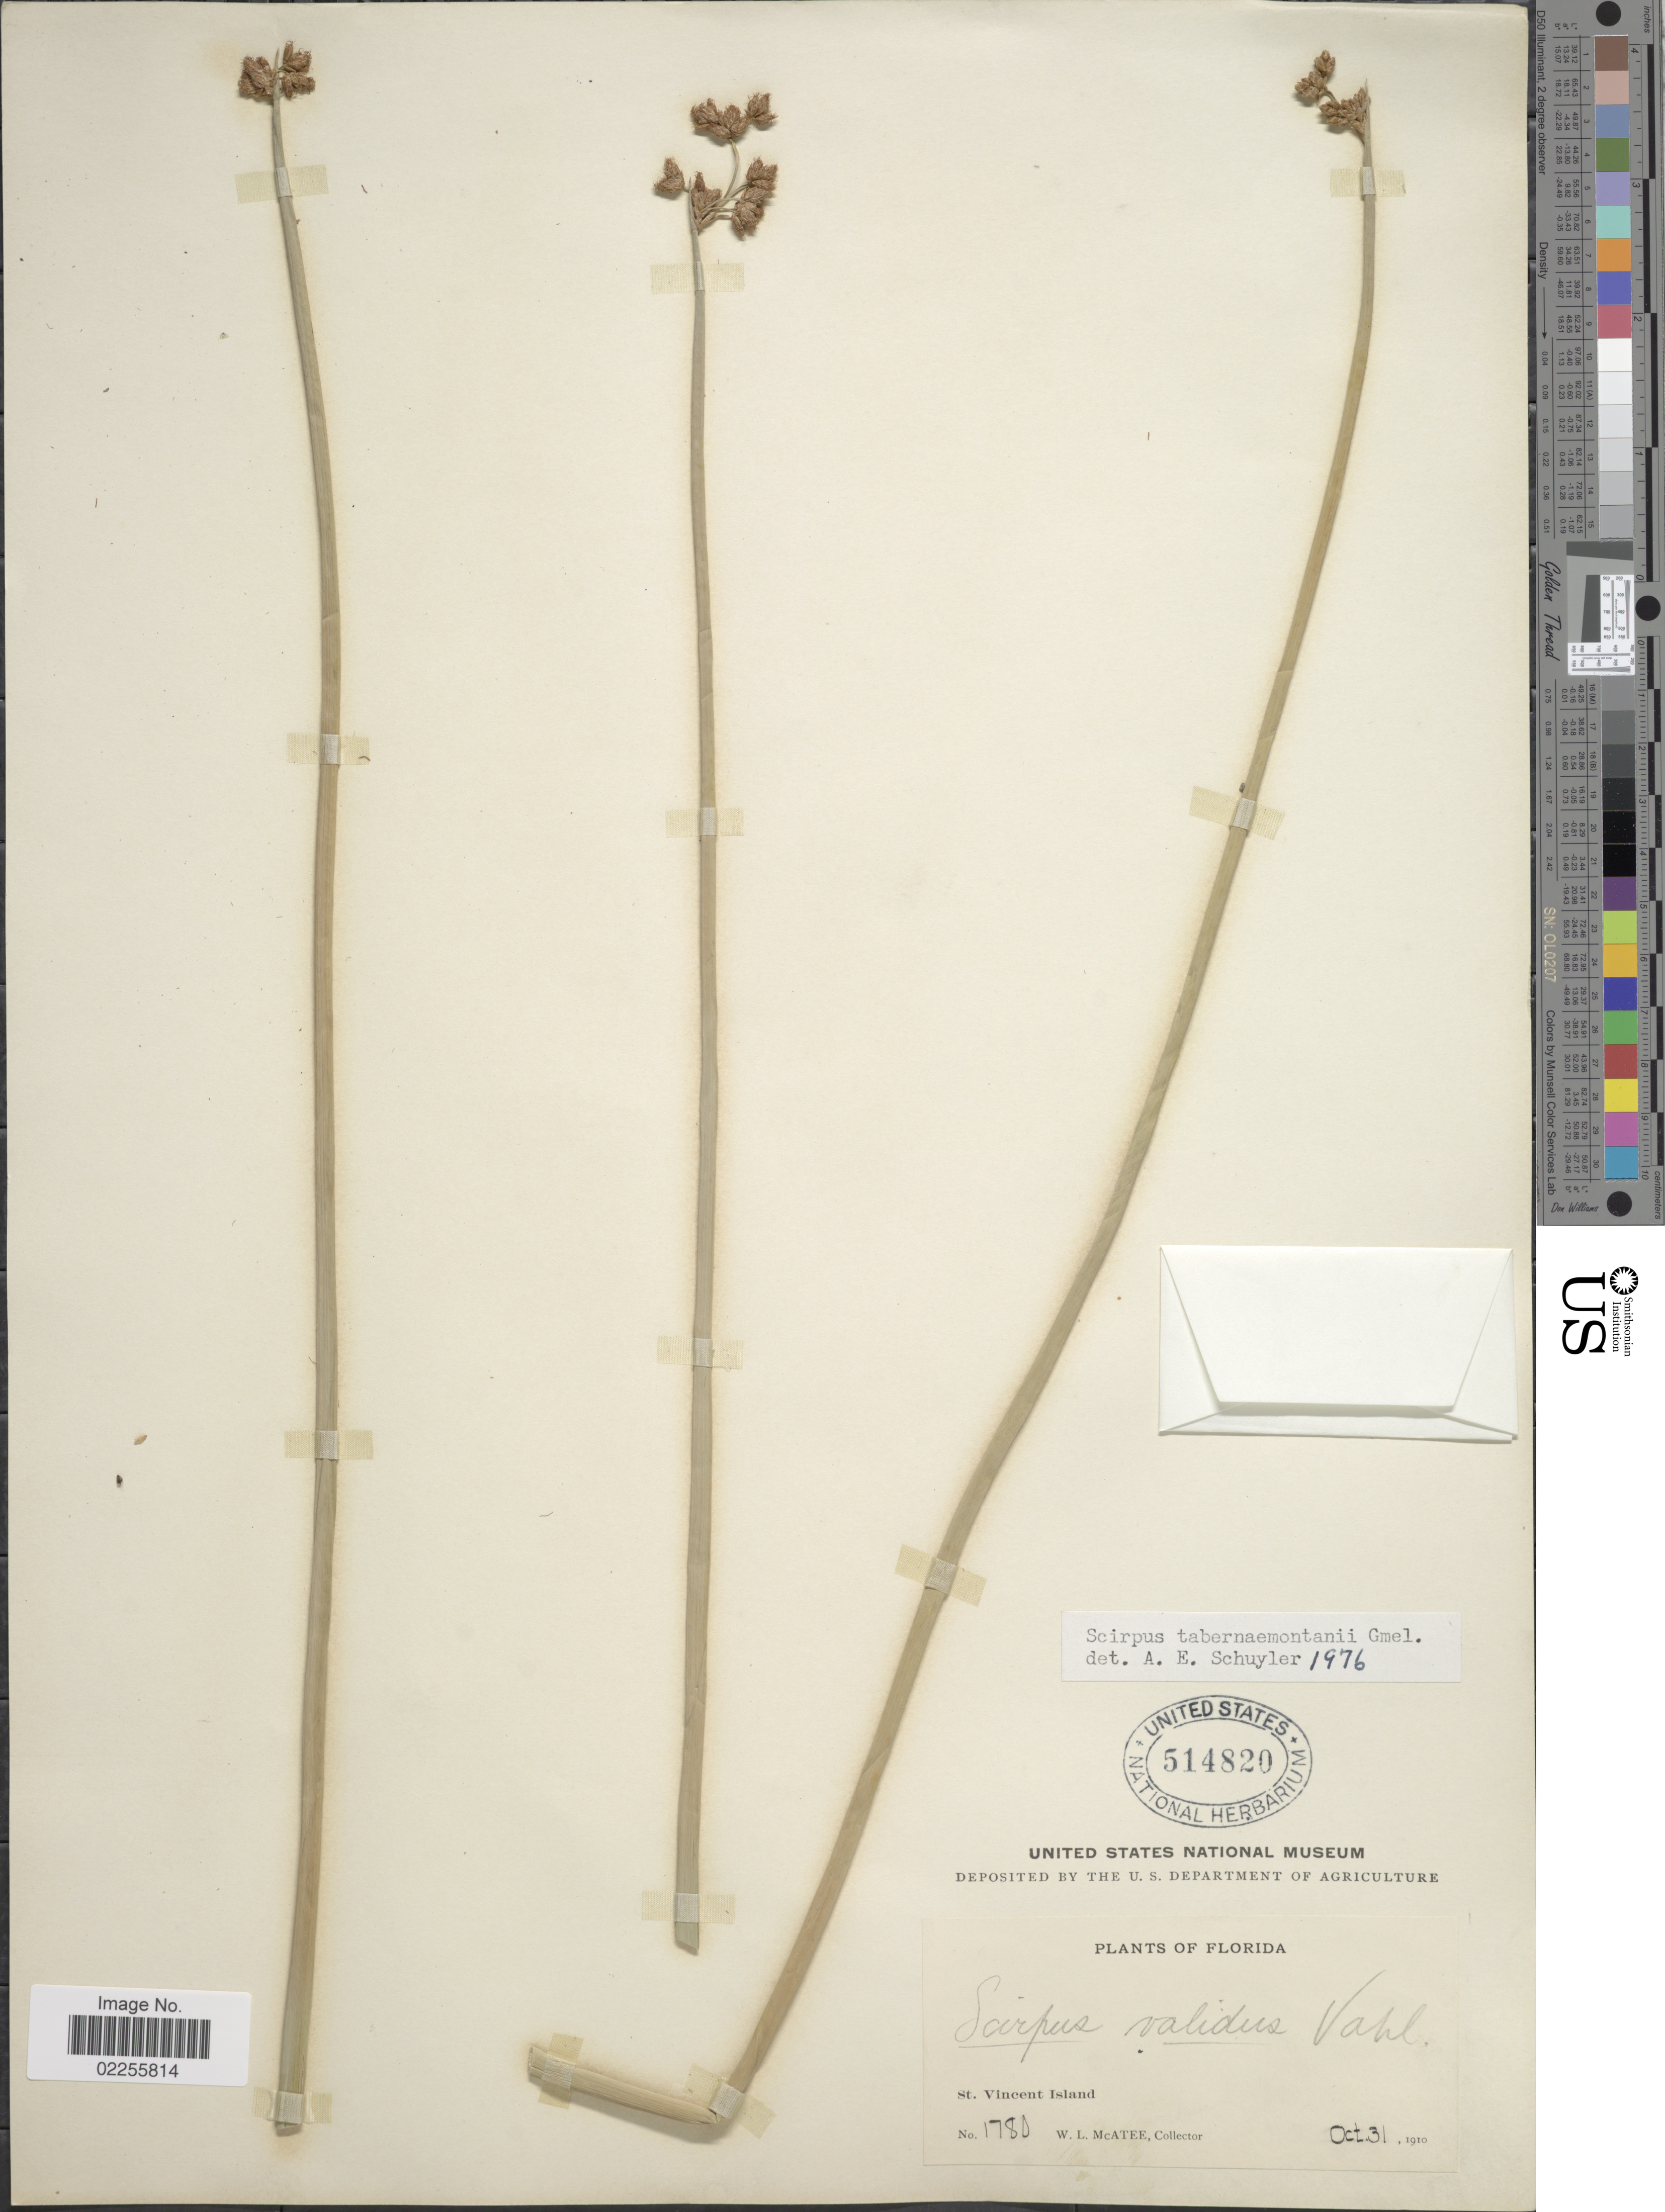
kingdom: Plantae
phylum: Tracheophyta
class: Liliopsida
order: Poales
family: Cyperaceae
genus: Schoenoplectus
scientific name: Schoenoplectus tabernaemontani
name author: (C.C. Gmel.) Palla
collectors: W. McAtee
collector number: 1780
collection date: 1910-10-31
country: United States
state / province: Florida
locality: St. Vincent Island.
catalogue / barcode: US 514820